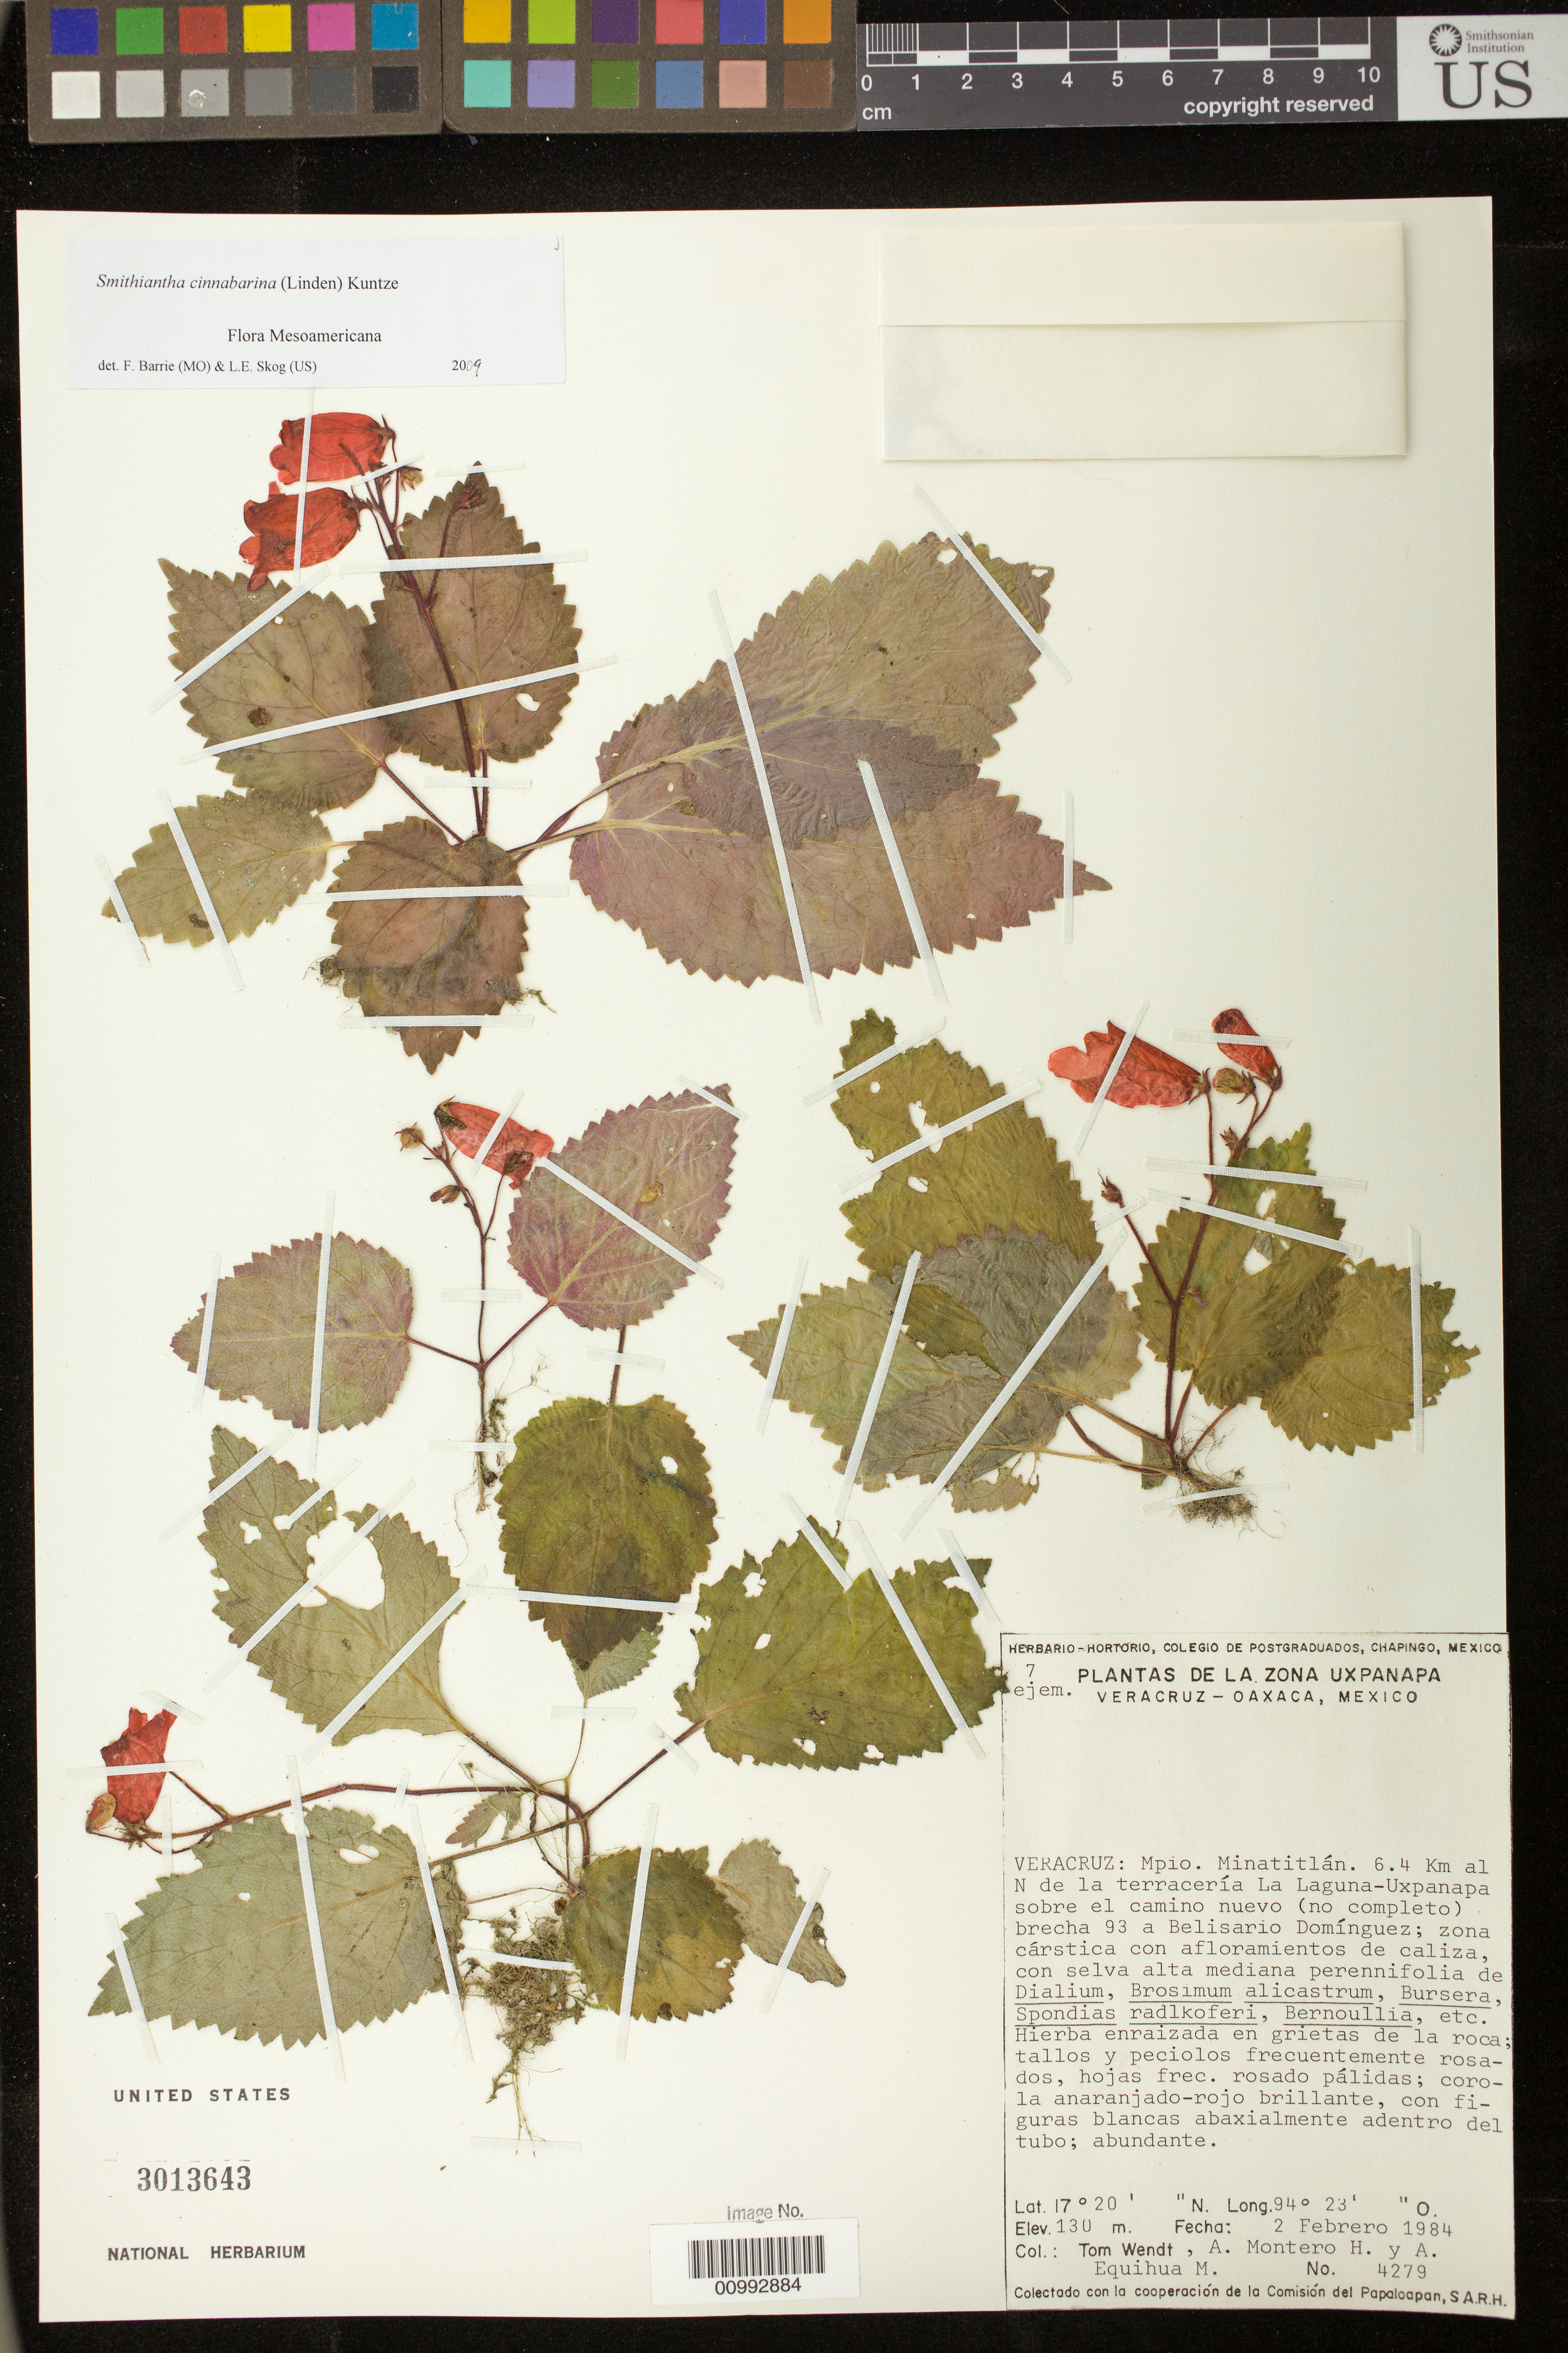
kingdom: Plantae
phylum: Tracheophyta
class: Magnoliopsida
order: Lamiales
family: Gesneriaceae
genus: Smithiantha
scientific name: Smithiantha cinnabarina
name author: (Linden) Kuntze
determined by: Barrie, F. R.; Skog, Laurence E.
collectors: T. L. Wendt, A. Montero H. & A. Equihua M.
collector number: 4279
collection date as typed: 02 Feb 1984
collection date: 1984-02-02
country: Mexico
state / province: Veracruz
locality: Veracruz: Mpio. Minatitlán, 6.4 km al N de la terracería La Laguna-Uxpanapa sobre el camino nuevo (no completo) brecha 93 a Belisario Domínguez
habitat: Zona cárstica con afloramientos de caliza, con selva alta mediana perennifolia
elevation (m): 130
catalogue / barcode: US 3013643